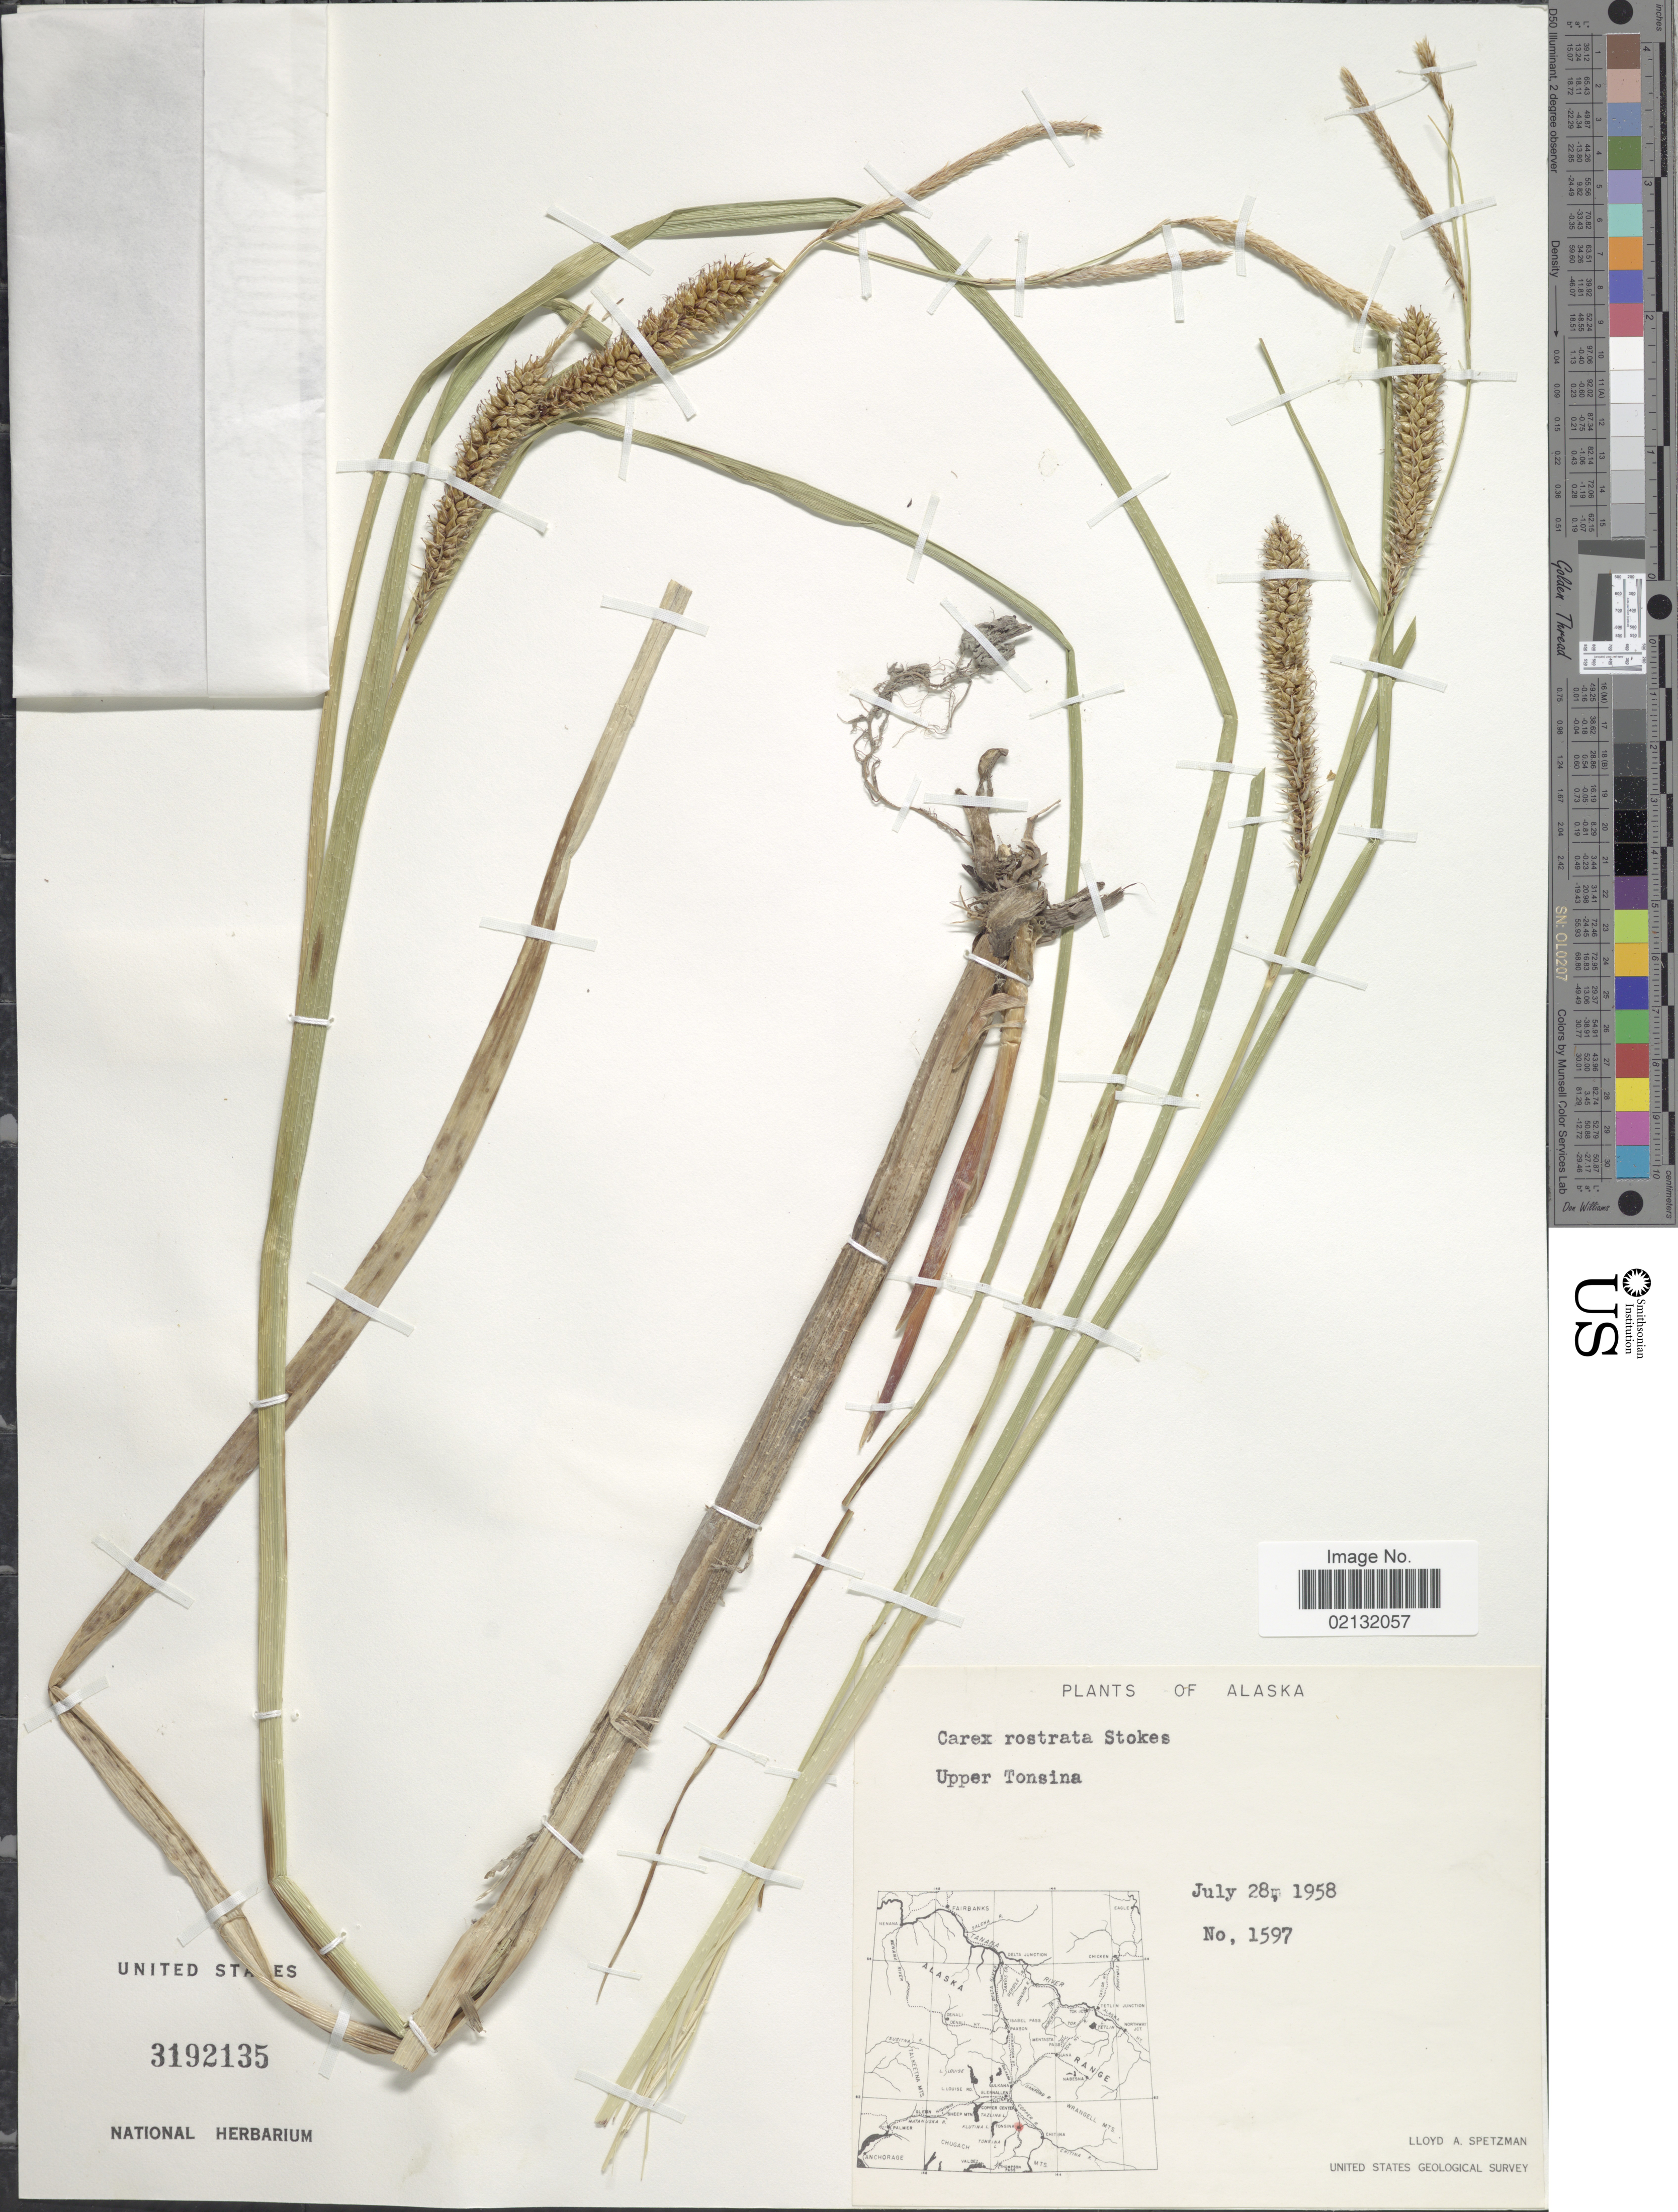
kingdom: Plantae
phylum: Tracheophyta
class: Liliopsida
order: Poales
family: Cyperaceae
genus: Carex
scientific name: Carex rostrata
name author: Stokes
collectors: L. Spetzman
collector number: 1597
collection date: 1958-07-28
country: United States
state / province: Alaska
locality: Upper Tosina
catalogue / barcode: US 3192135